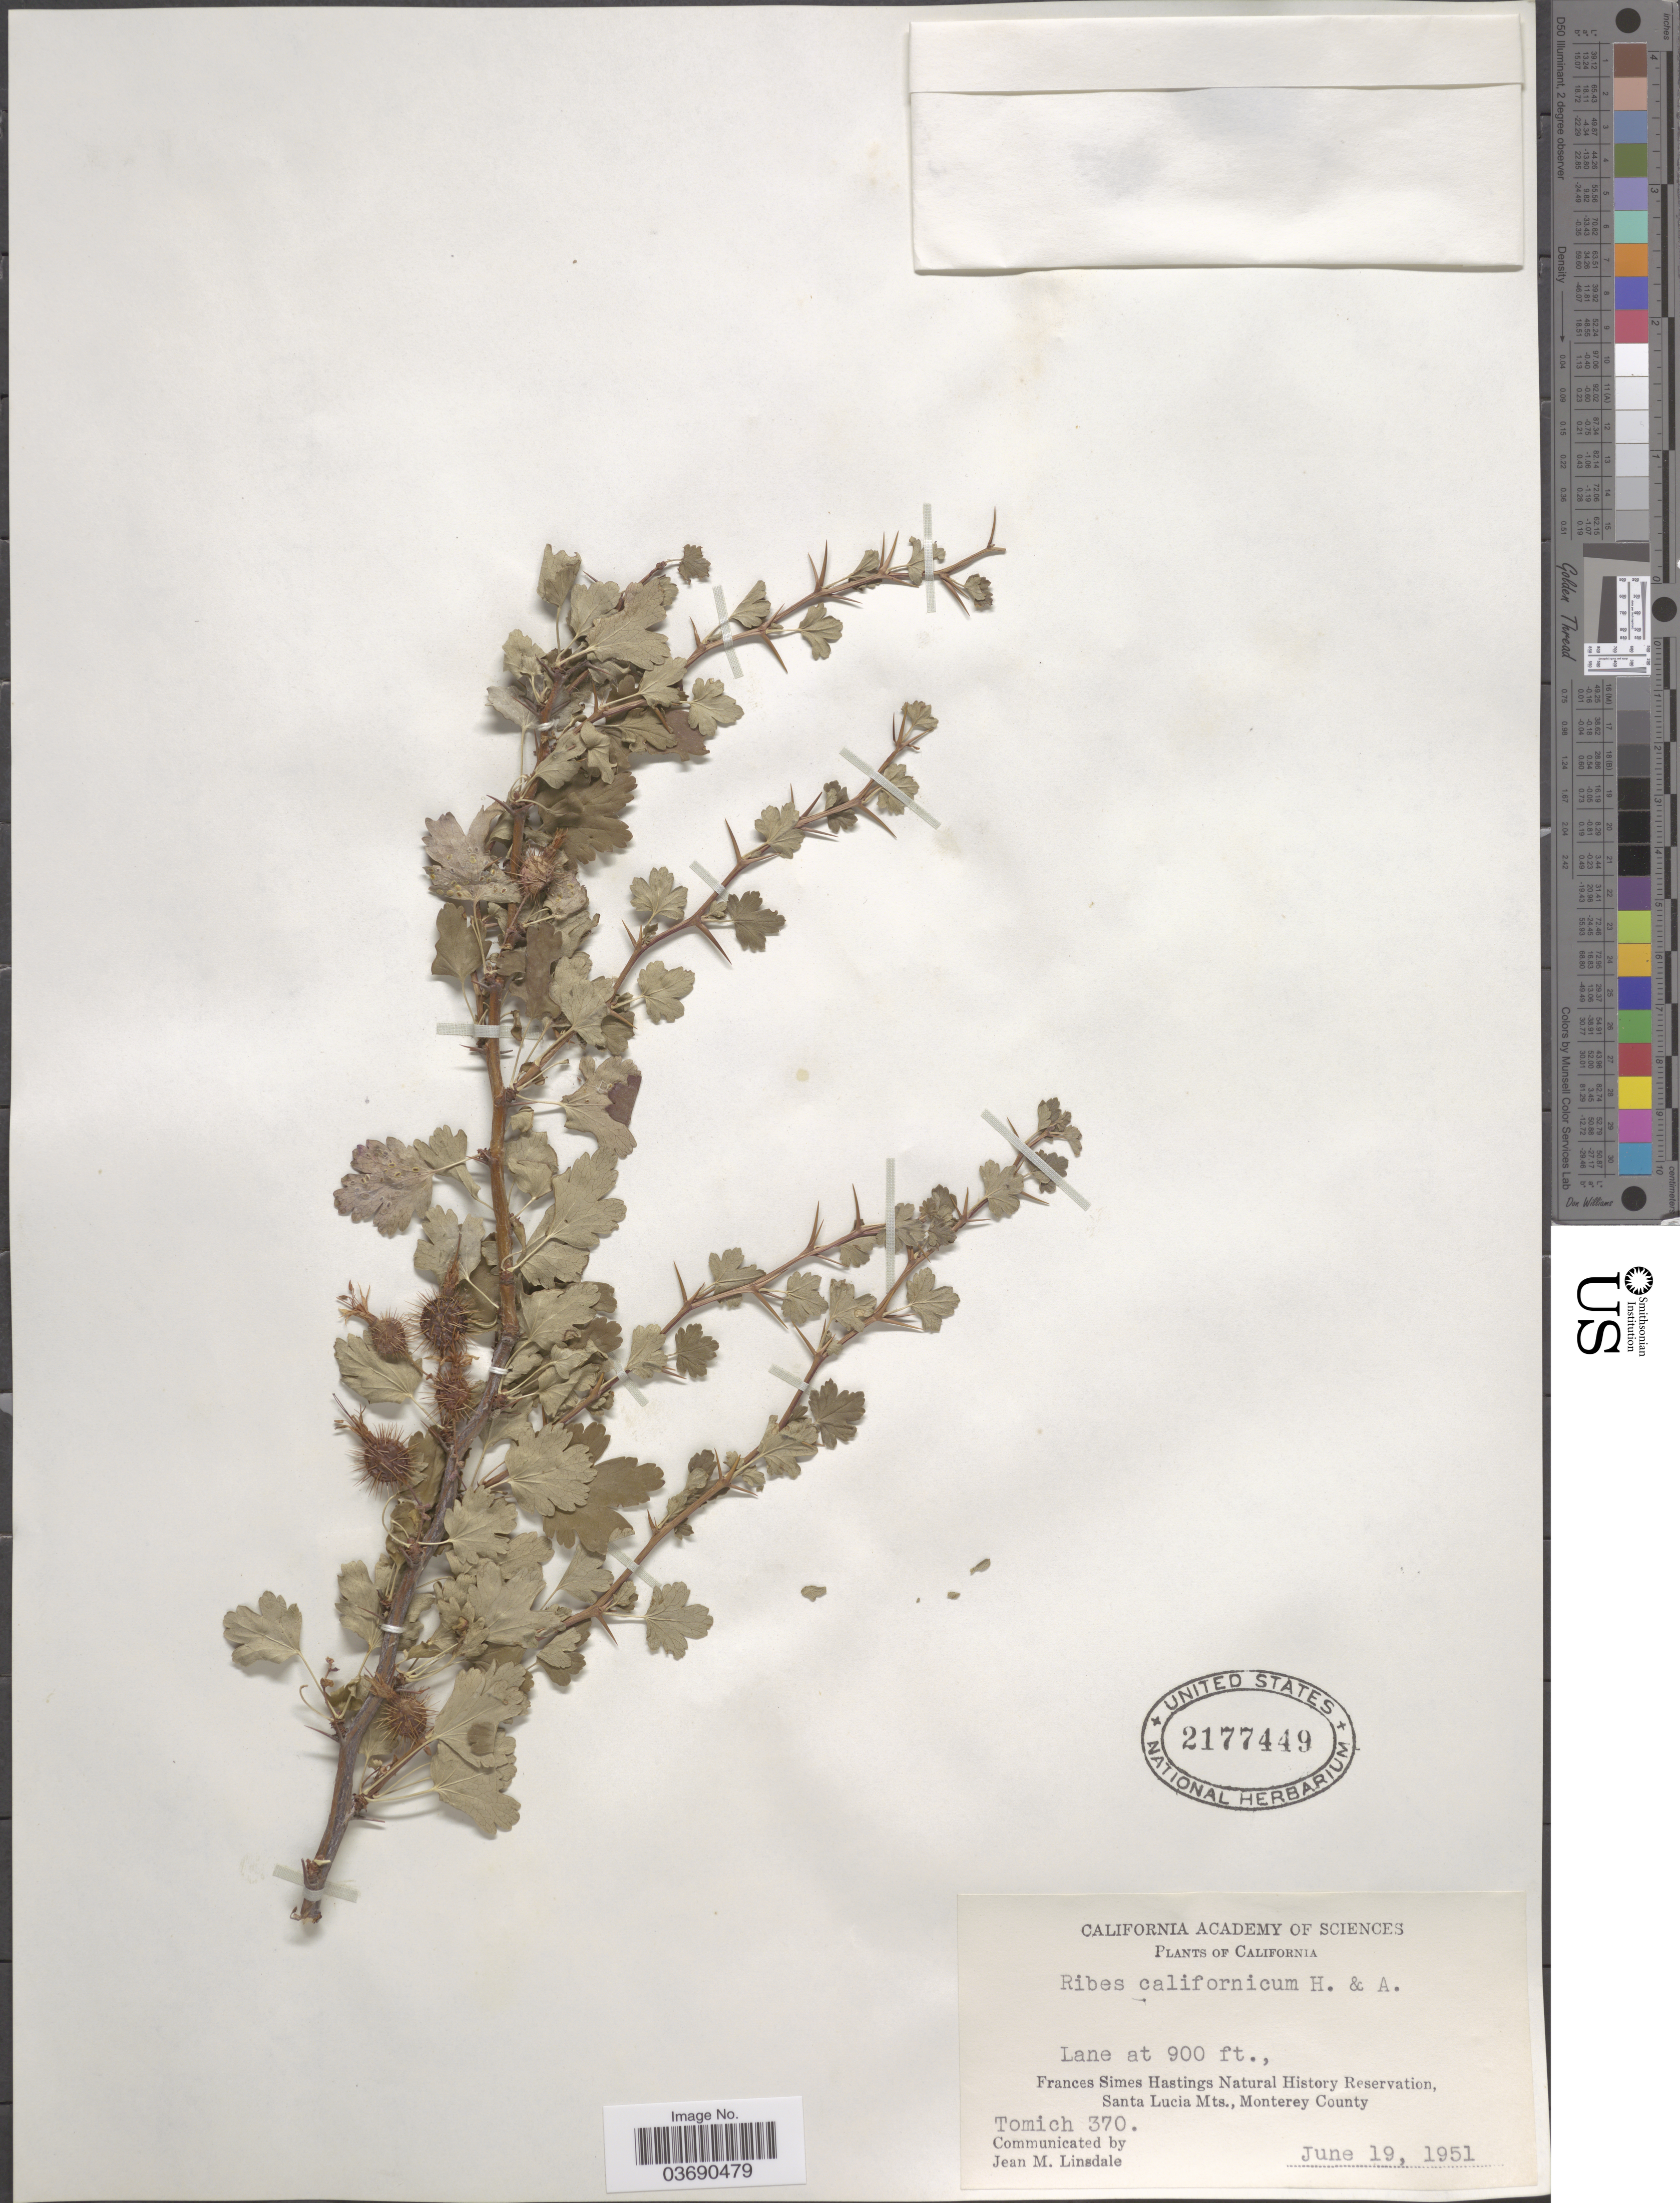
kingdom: Plantae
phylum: Tracheophyta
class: Magnoliopsida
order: Saxifragales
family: Grossulariaceae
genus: Ribes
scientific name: Ribes californicum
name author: Hook. & Arn.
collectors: Tomich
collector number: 370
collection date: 1951-06-19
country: United States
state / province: California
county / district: Monterey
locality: Frances Simes Hastings Natural History Reservation, Santa Lucia Mts., Monterey County.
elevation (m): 274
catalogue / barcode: US 2177449